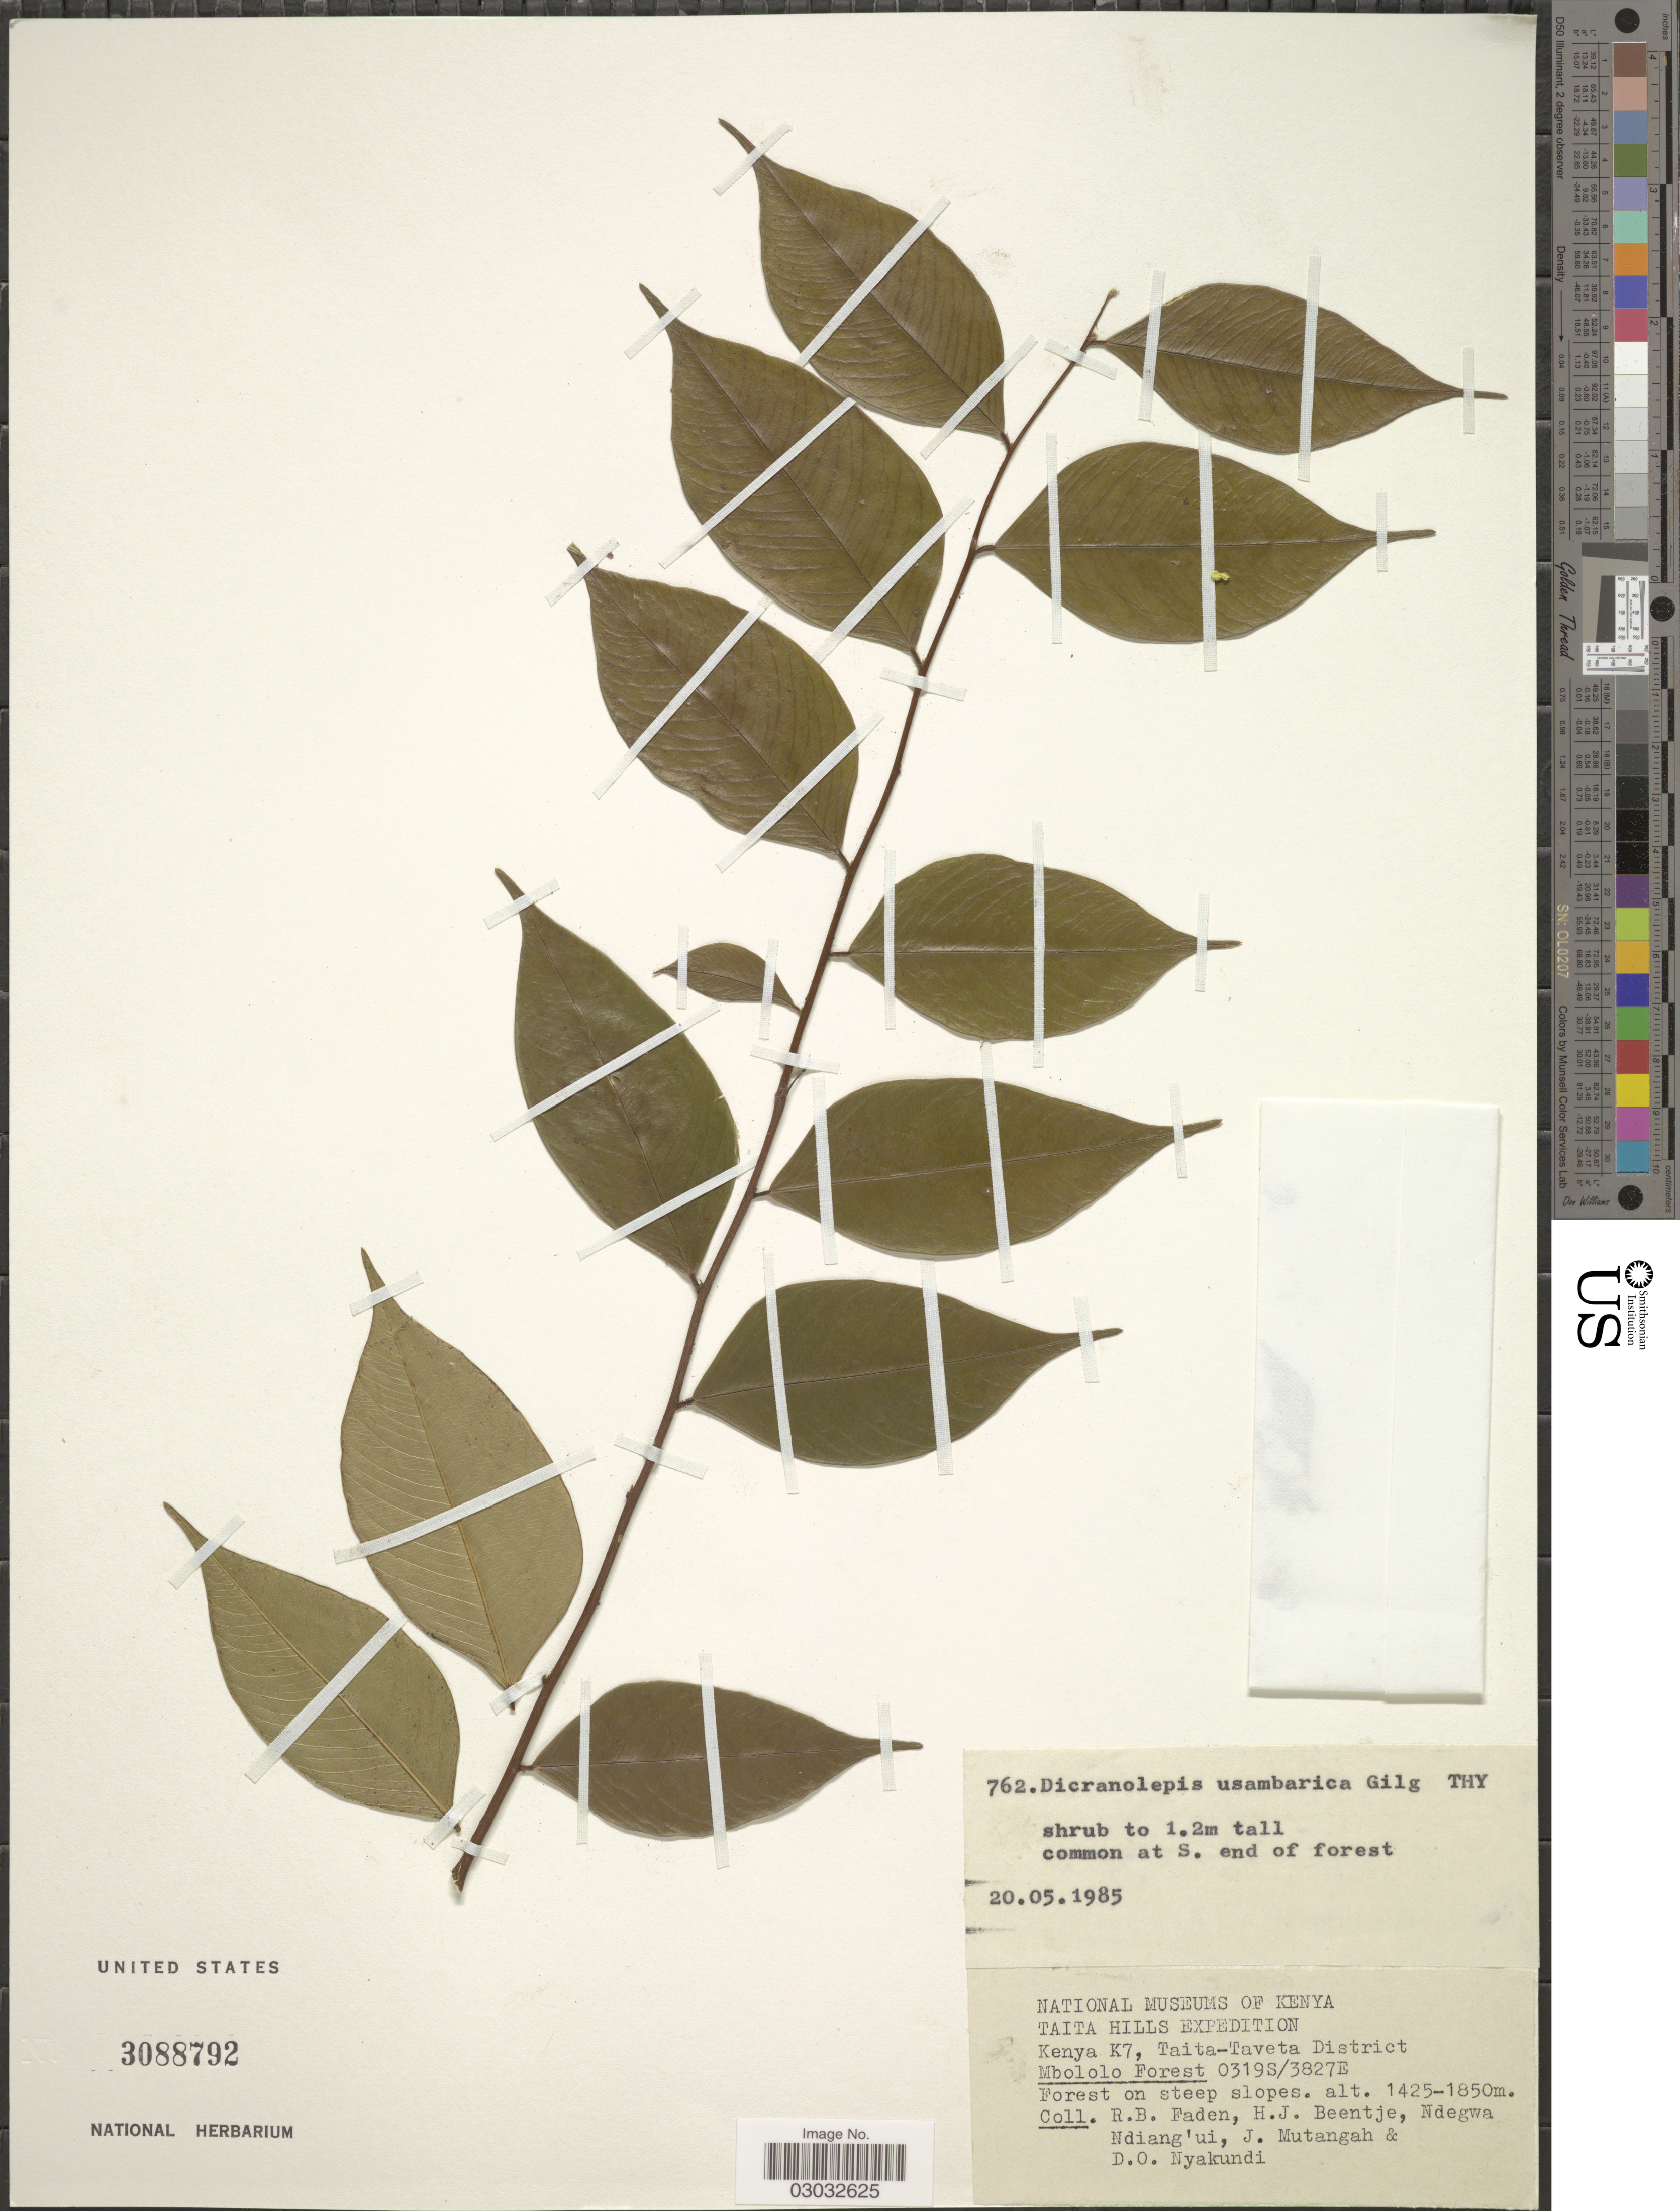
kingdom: Plantae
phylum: Tracheophyta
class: Magnoliopsida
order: Malvales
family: Thymelaeaceae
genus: Dicranolepis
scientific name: Dicranolepis usambarica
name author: Gilg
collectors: R. B. Faden, H. J. Beentje, Ndegwa Ndiang'ui, J. Mutangah & D. Nyakundi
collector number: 762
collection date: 1985-05-20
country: Kenya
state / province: Taita Taveta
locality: Taita Hills. K7, Taita-Taveta District. Mbololo Forest.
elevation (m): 1425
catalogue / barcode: US 3088792